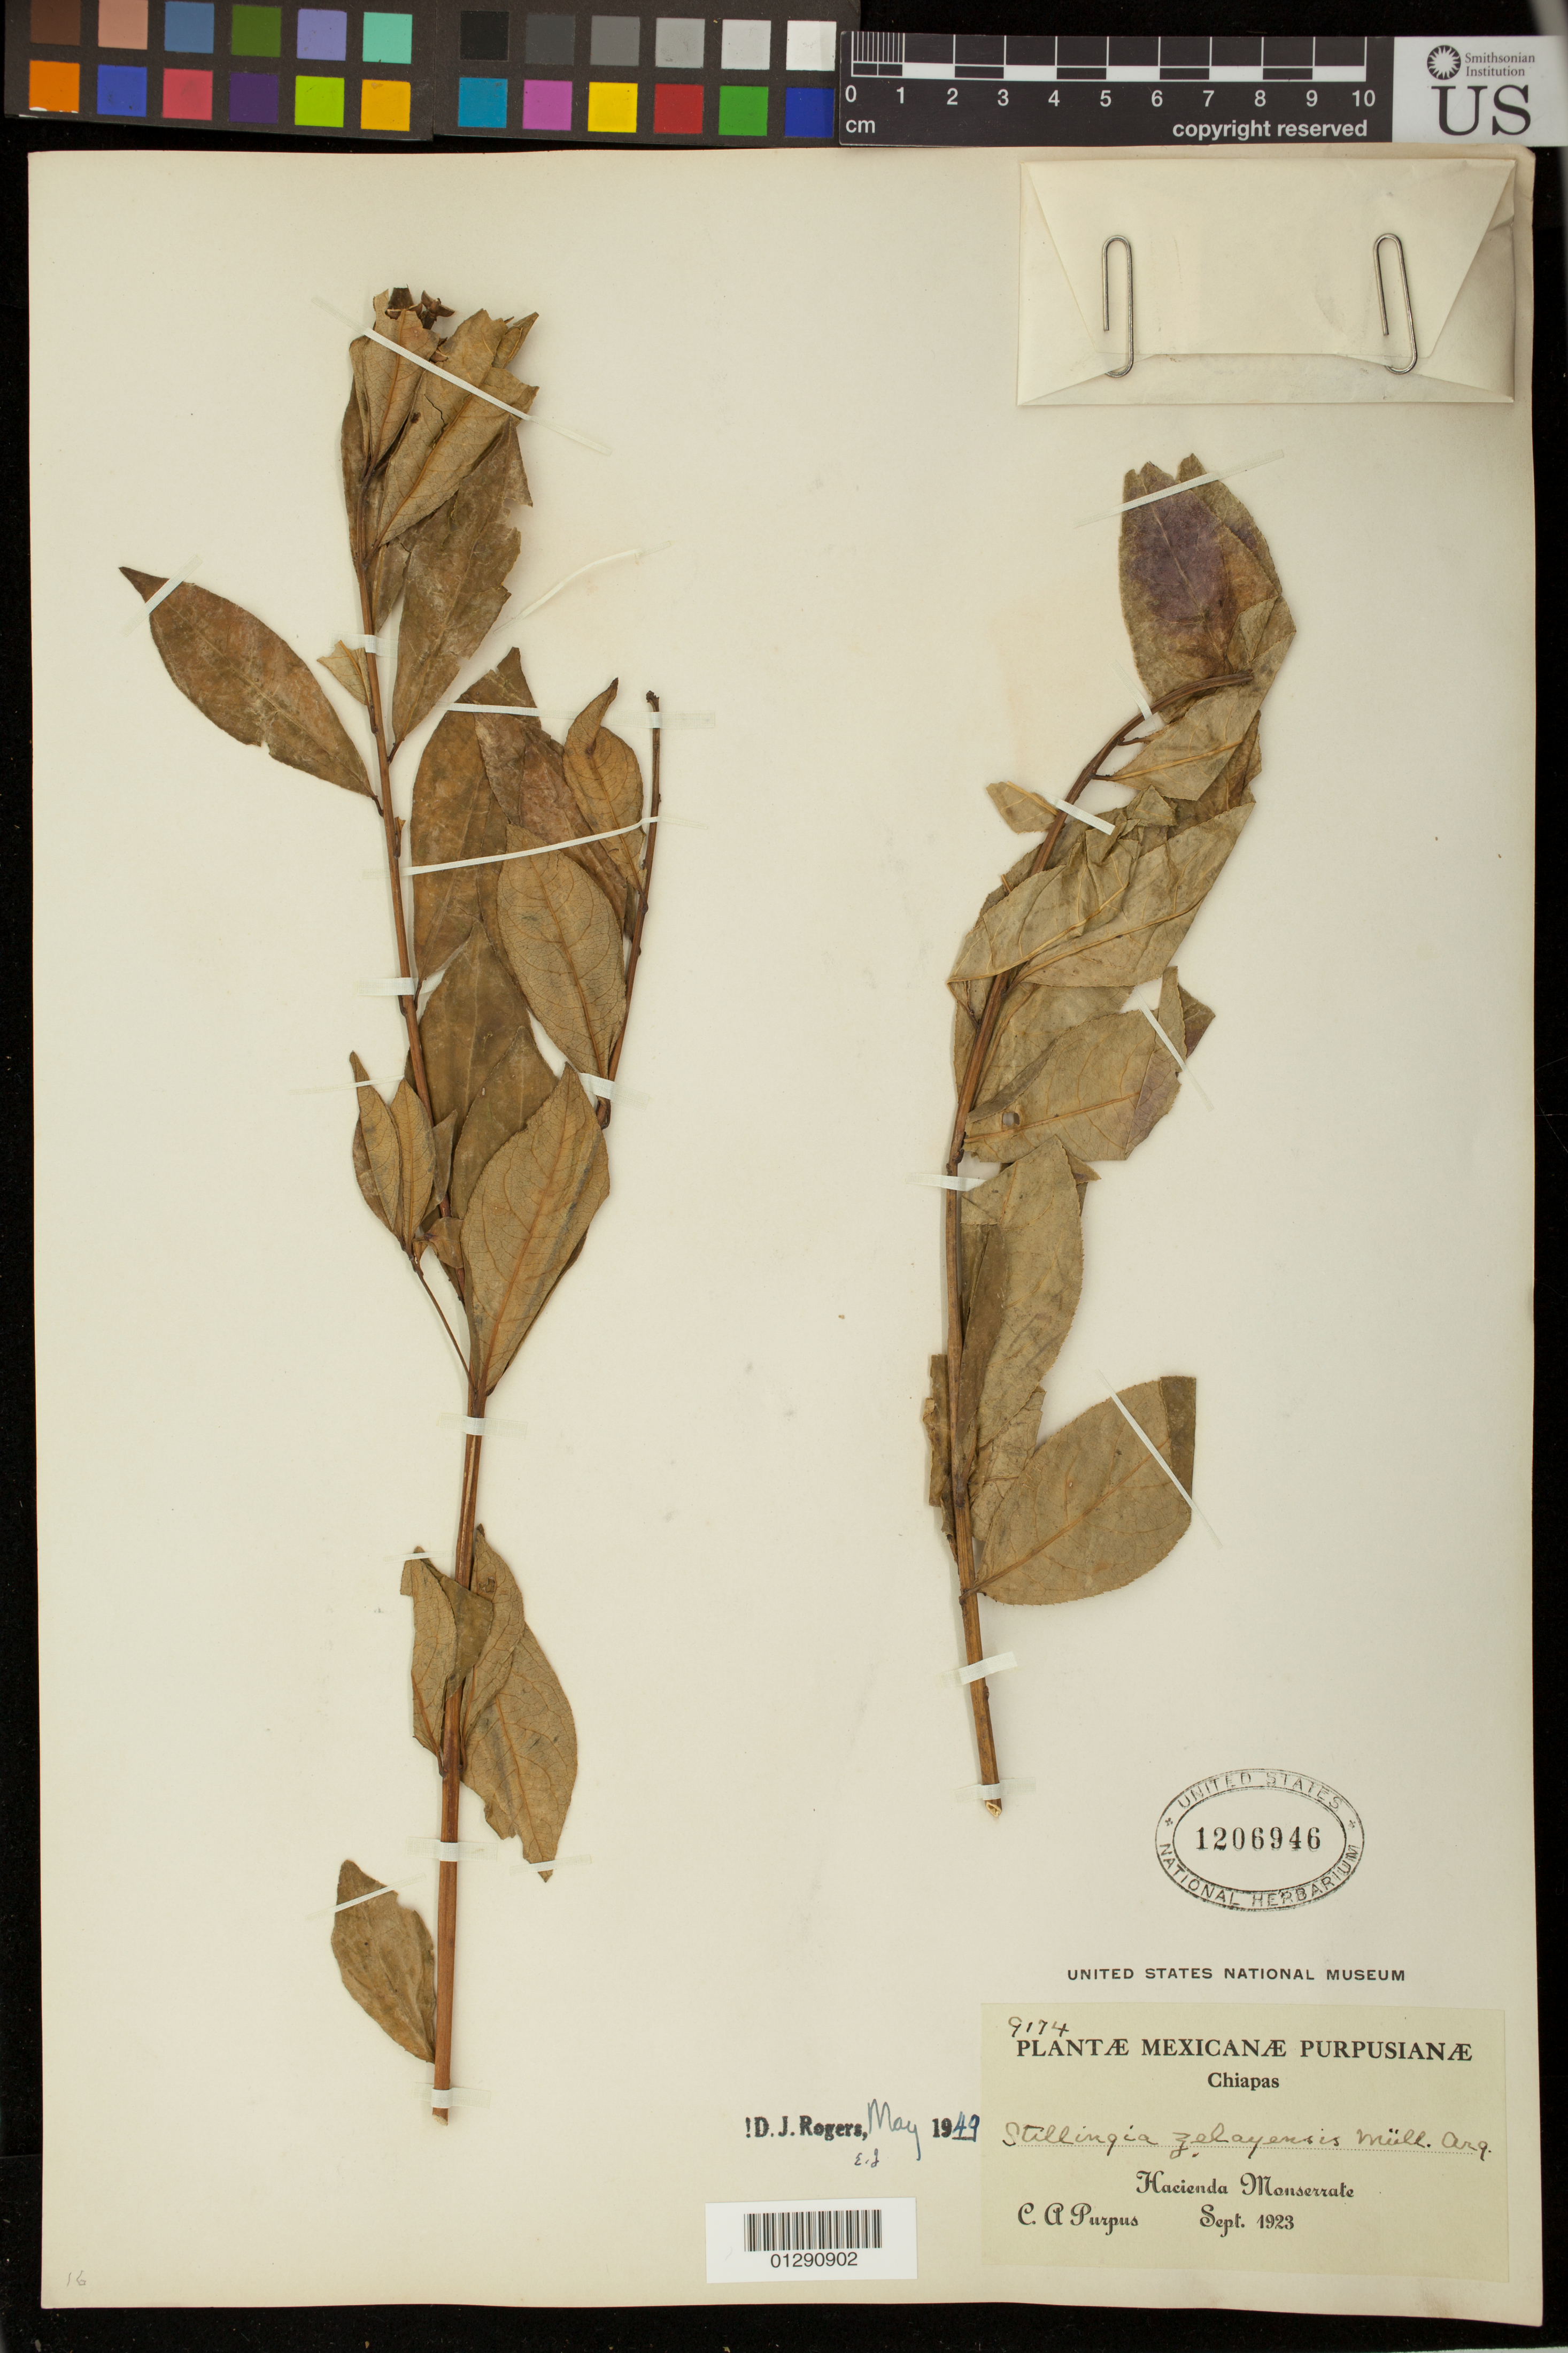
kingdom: Plantae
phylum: Tracheophyta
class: Magnoliopsida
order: Malpighiales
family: Euphorbiaceae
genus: Stillingia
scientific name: Stillingia zelayensis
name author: (Kunth) Müll. Arg.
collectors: C. A. Purpus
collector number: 9174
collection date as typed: Sep 1923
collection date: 1923-09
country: Mexico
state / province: Chiapas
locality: Hacienda Monserrate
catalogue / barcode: US 1206946